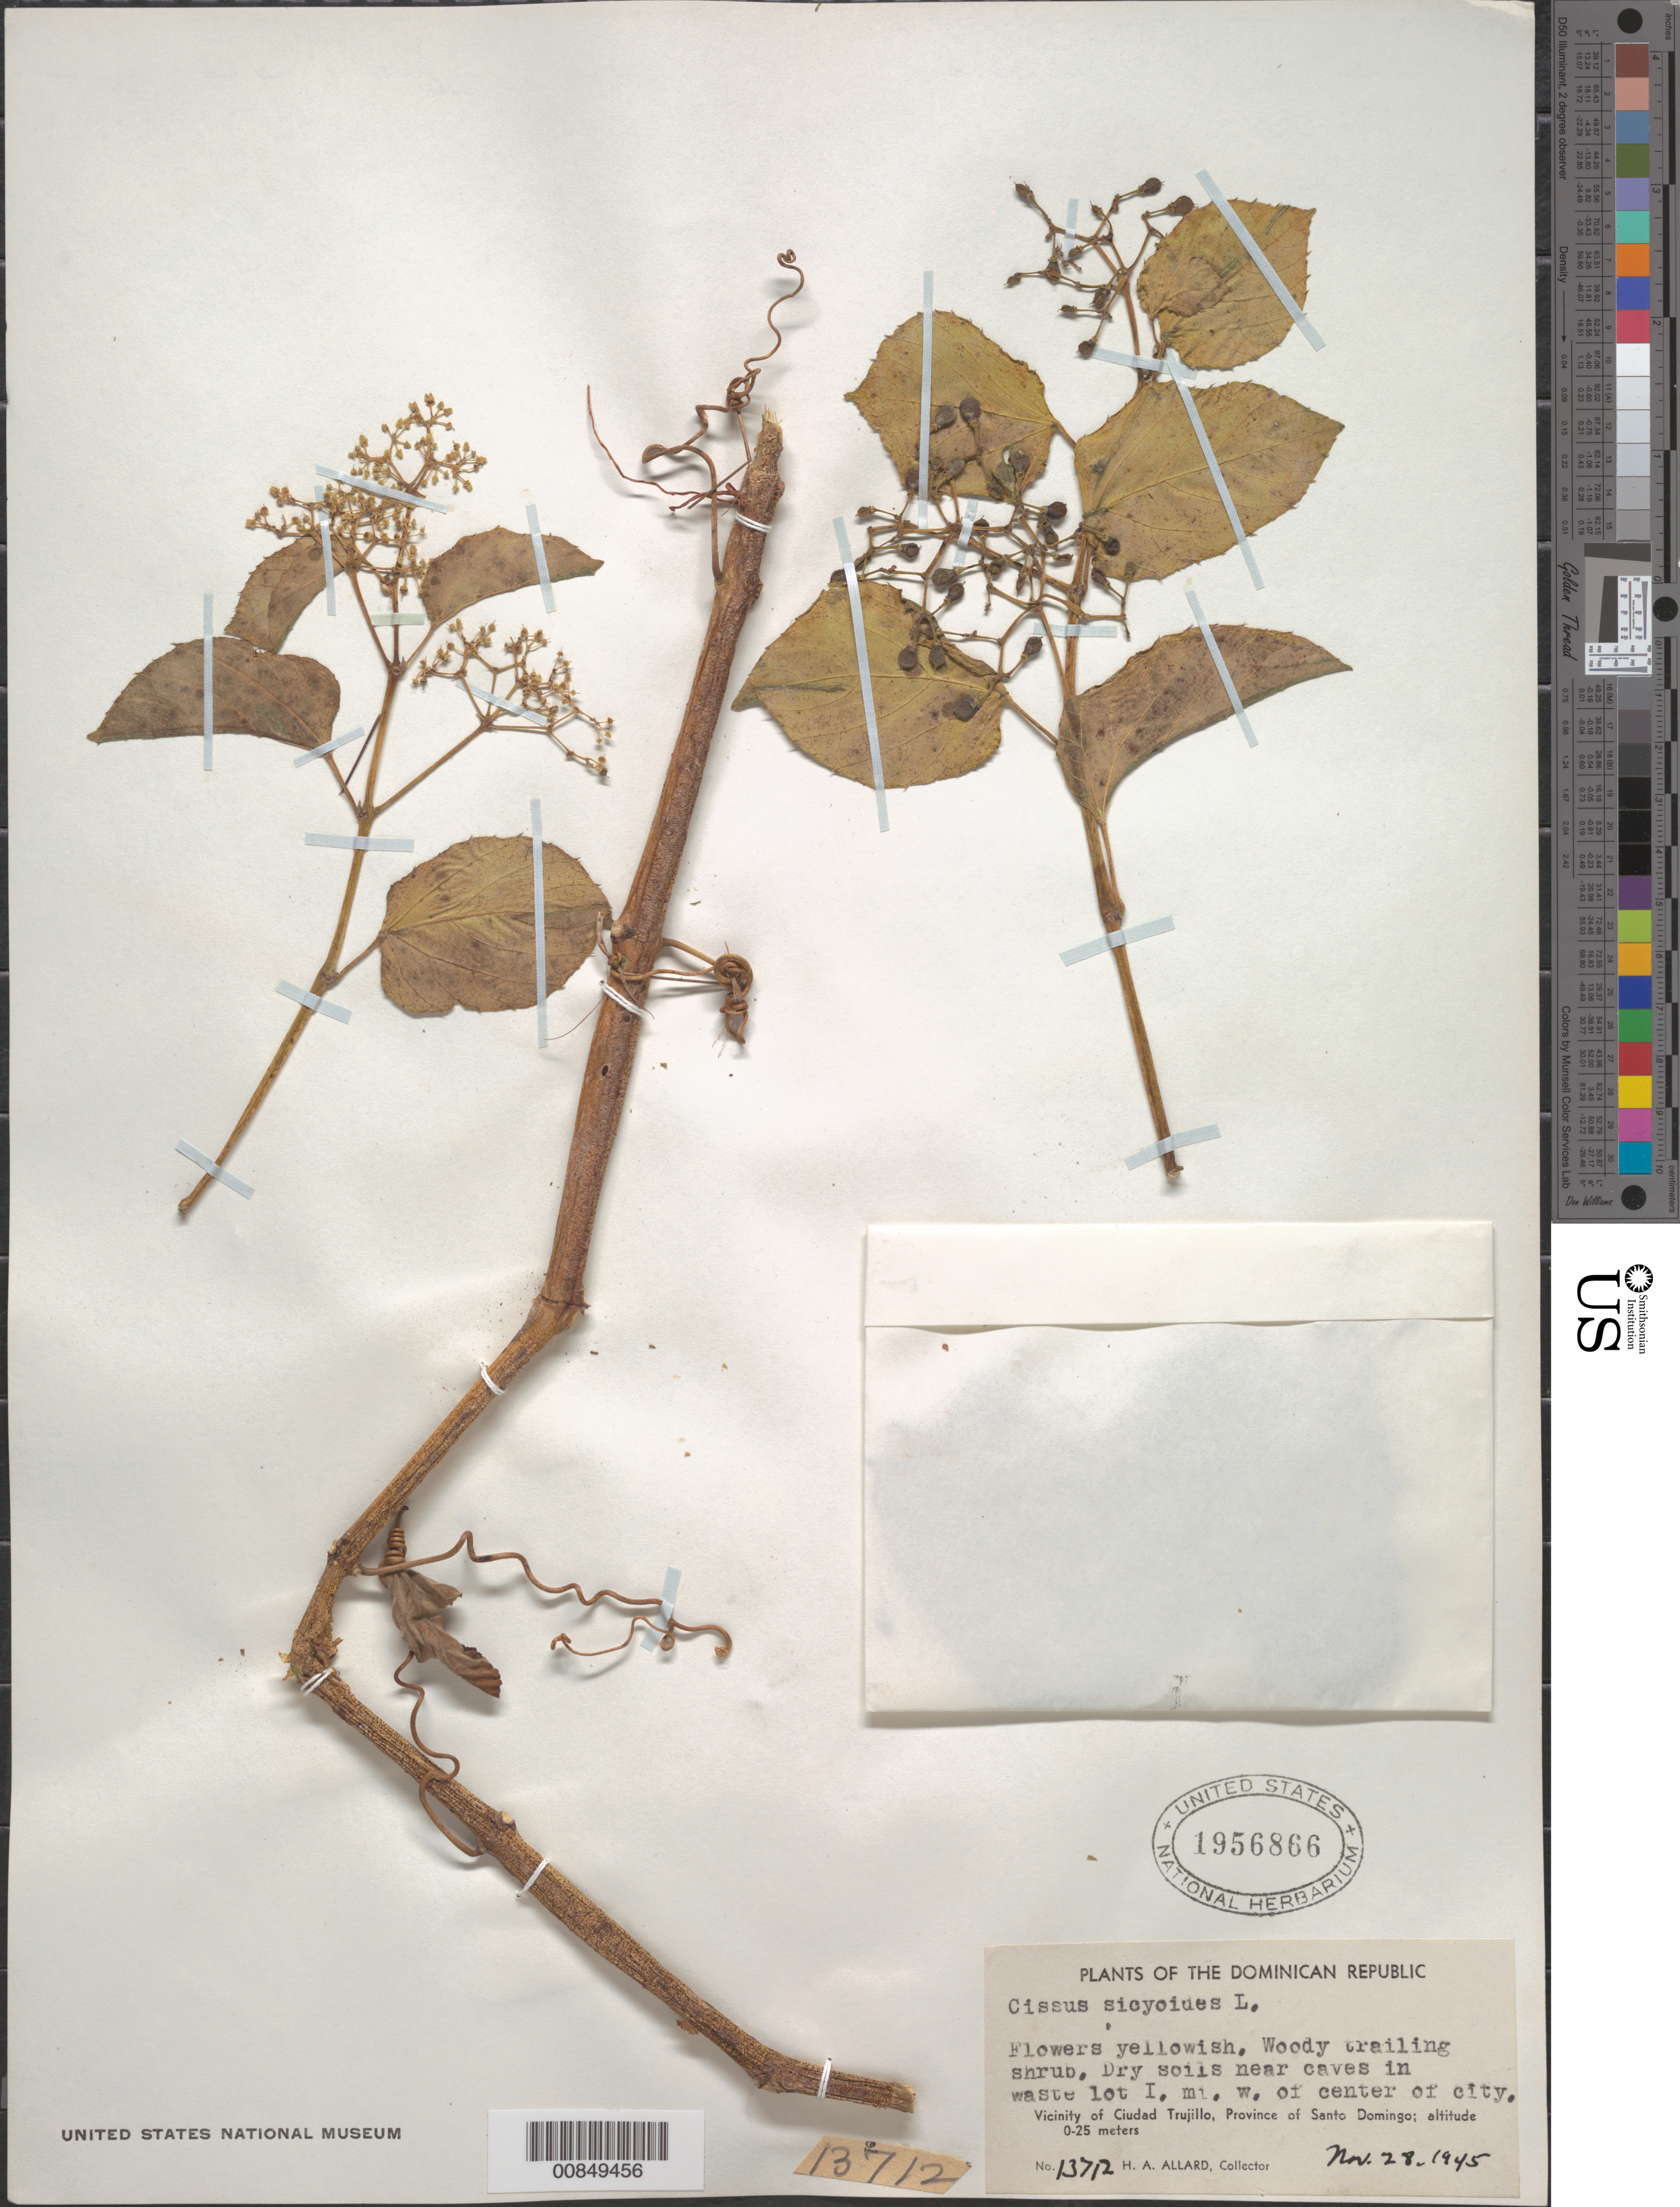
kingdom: Plantae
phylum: Tracheophyta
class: Magnoliopsida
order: Vitales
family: Vitaceae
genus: Cissus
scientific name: Cissus verticillata subsp. verticillata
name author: (L.) Nicolson & C.E. Jarvis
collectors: H. A. Allard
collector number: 13712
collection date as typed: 28 Nov 1945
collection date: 1945-11-28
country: Dominican Republic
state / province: Distrito Nacional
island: Hispaniola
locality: Vicinity of Santo Domingo City, 1 miles W of center of city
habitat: Dry soils near caves in waste lot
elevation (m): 0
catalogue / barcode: US 1956866